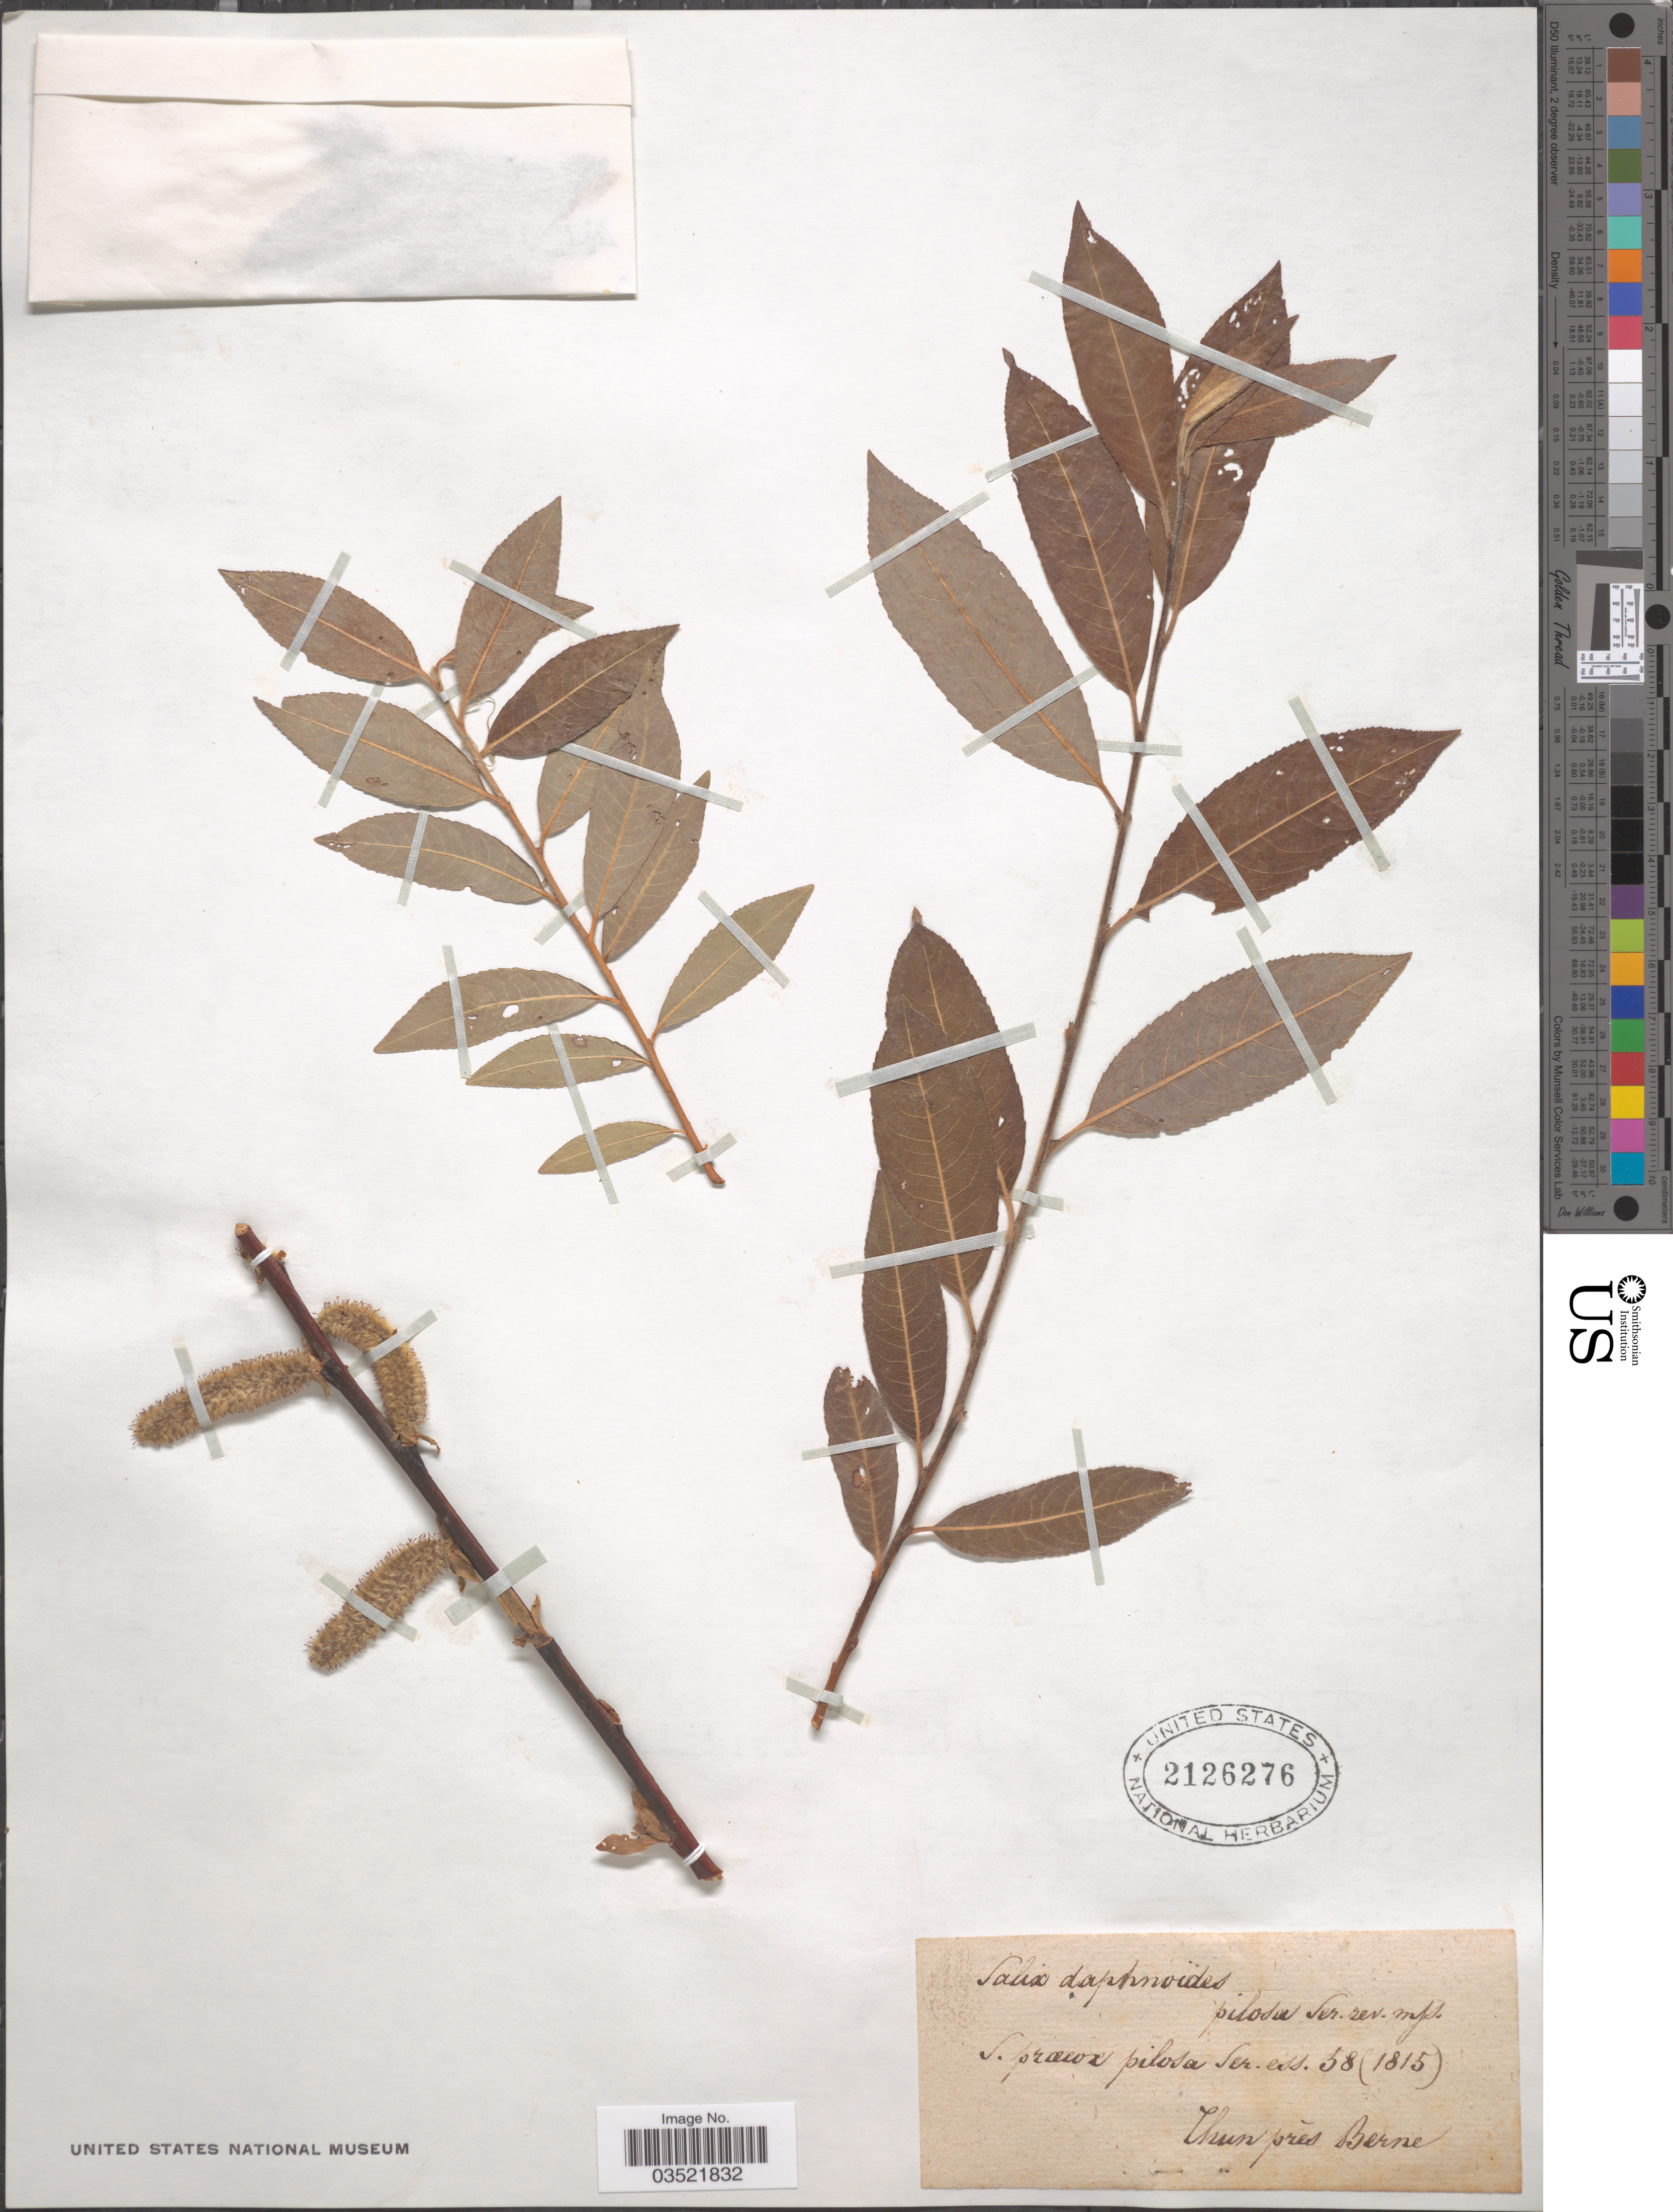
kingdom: Plantae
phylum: Tracheophyta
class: Magnoliopsida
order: Malpighiales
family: Salicaceae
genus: Salix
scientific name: Salix daphnoides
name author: Vill.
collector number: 58?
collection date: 1815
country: Switzerland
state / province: Bern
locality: Thun près Berne.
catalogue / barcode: US 2126276